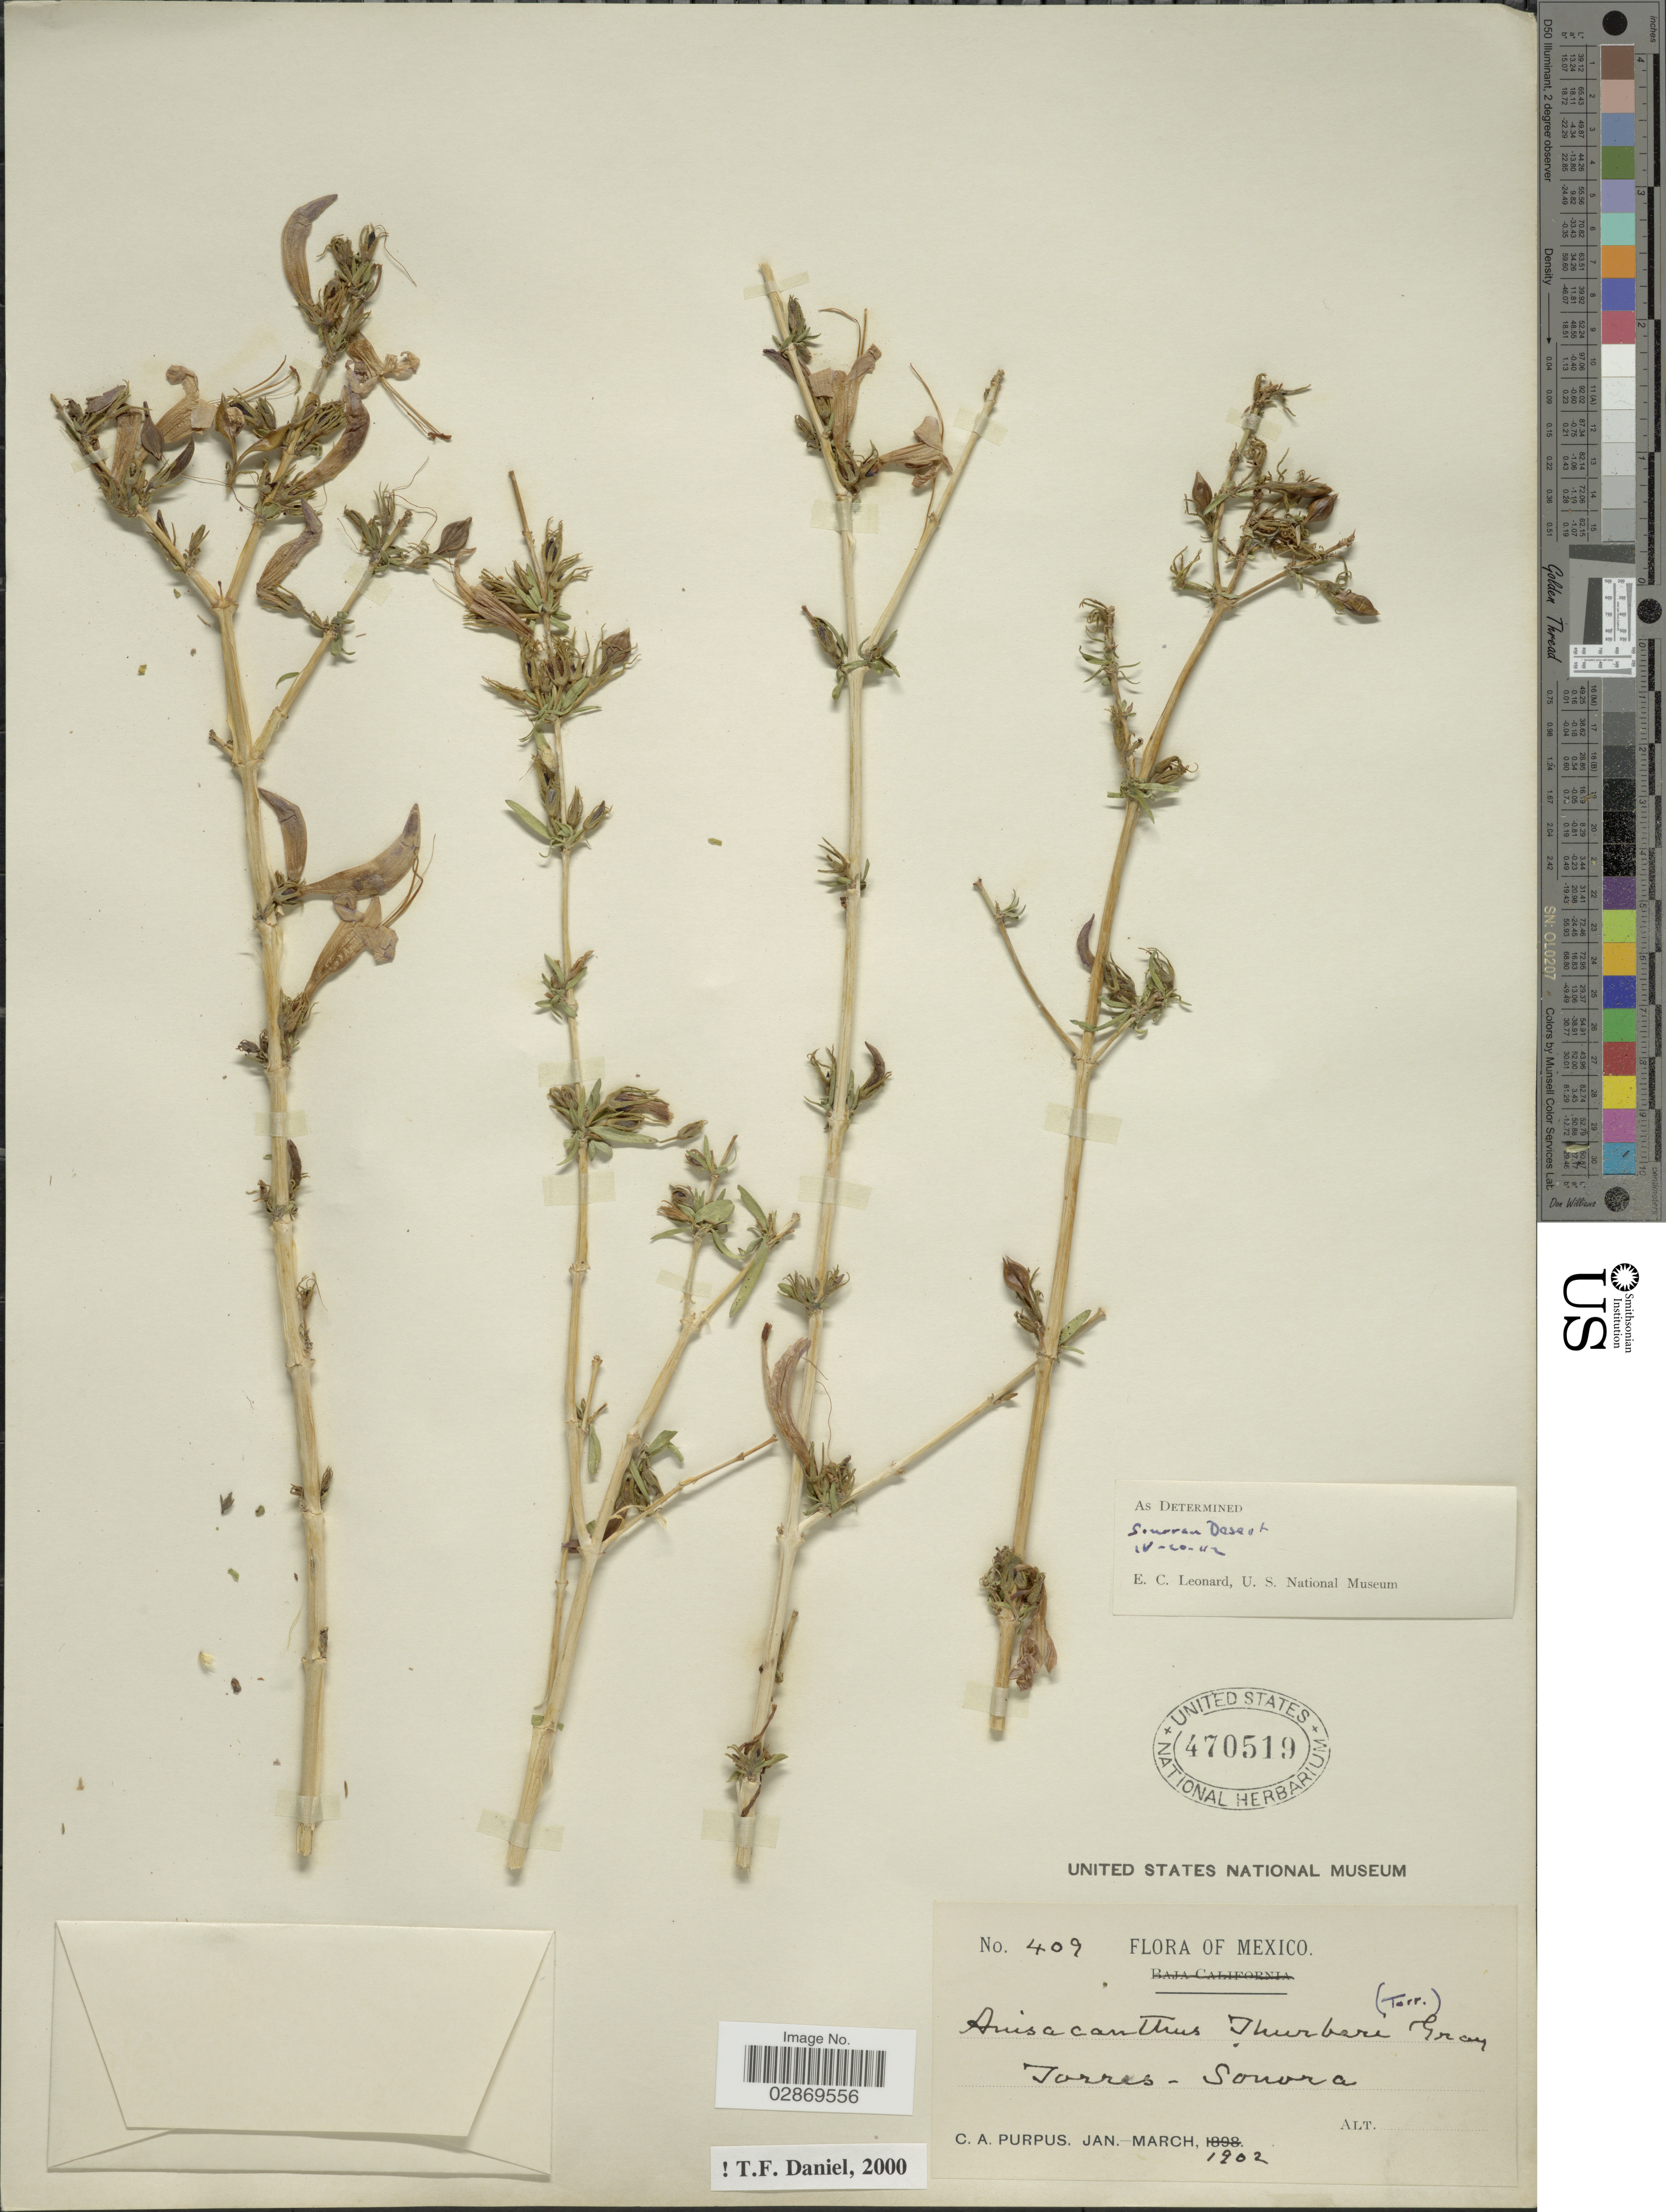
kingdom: Plantae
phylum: Tracheophyta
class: Magnoliopsida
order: Lamiales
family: Acanthaceae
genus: Anisacanthus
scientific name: Anisacanthus thurberi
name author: (Torr.) A. Gray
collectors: C. A. Purpus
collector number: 409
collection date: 1902-01/1902-03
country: Mexico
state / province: Sonora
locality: Torres-Sonora.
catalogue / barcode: US 470519